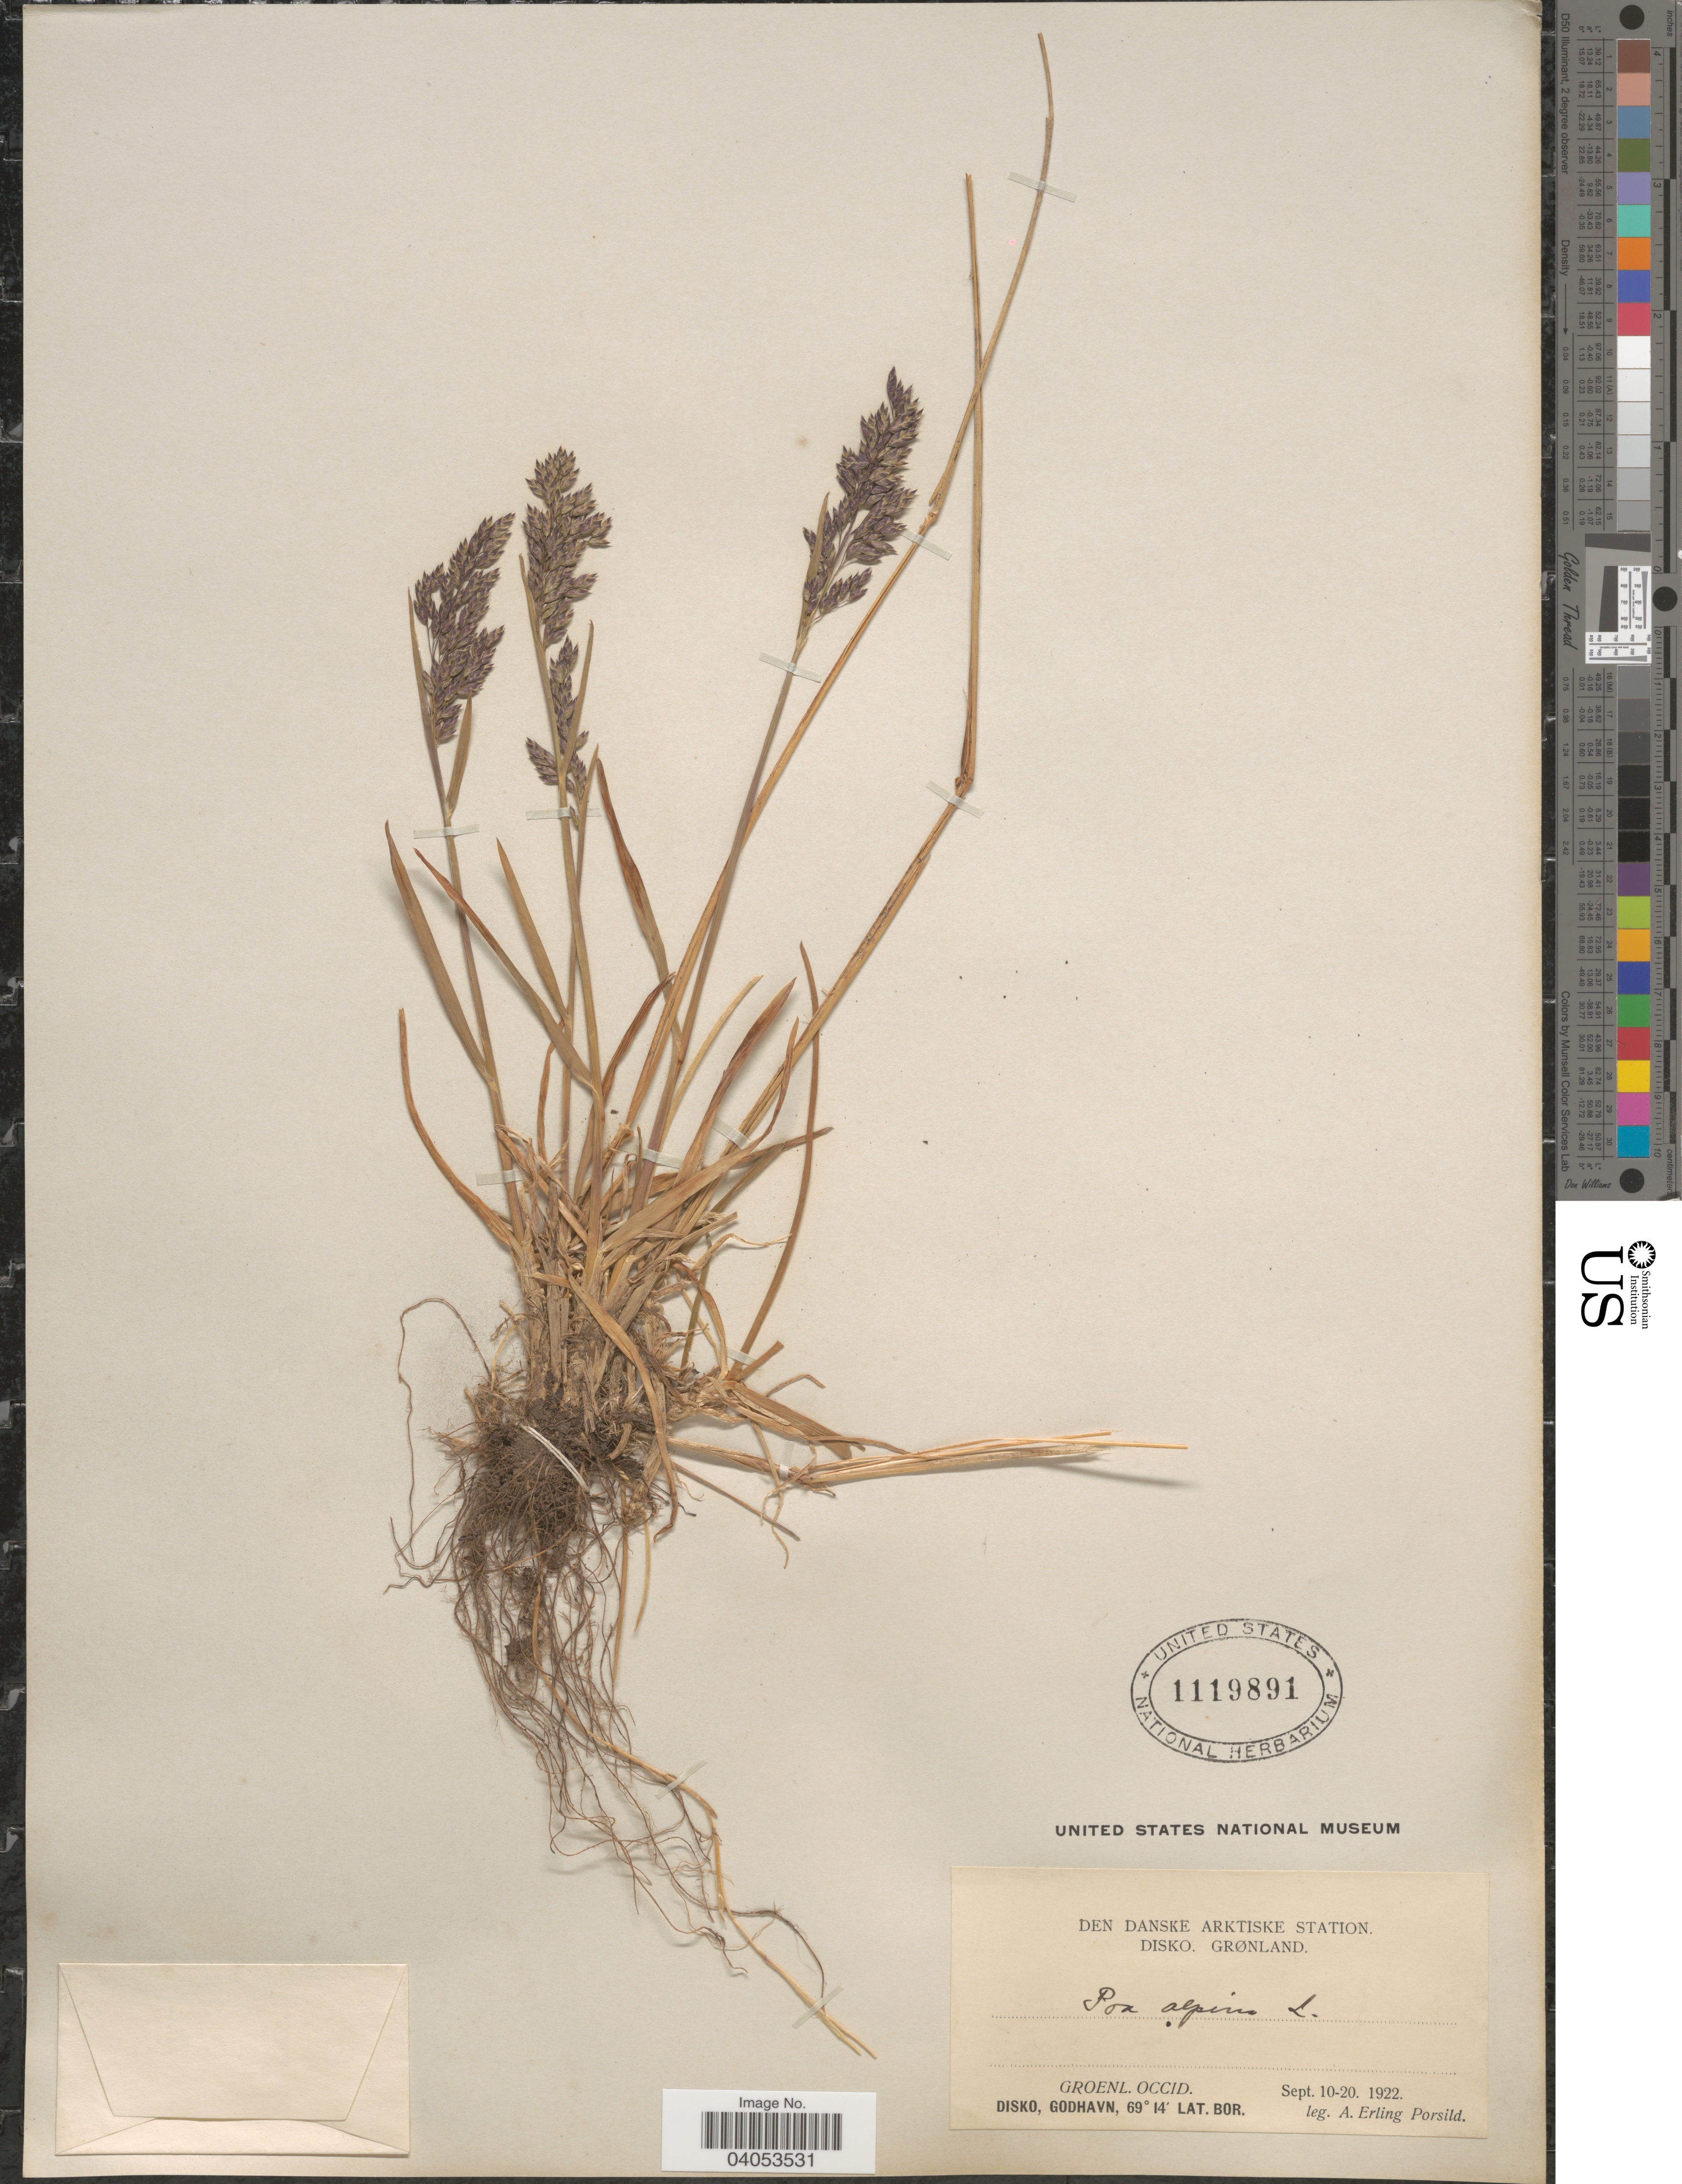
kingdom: Plantae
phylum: Tracheophyta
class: Liliopsida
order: Poales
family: Poaceae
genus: Poa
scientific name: Poa alpina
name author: L.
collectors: A. E. Porsild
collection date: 1922-09-10/1922-09-20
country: Greenland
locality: Den Danske Arktiske Station. Disko, Grønland. Groenl. Occid. Disko, Godhavn.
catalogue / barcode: US 1119891